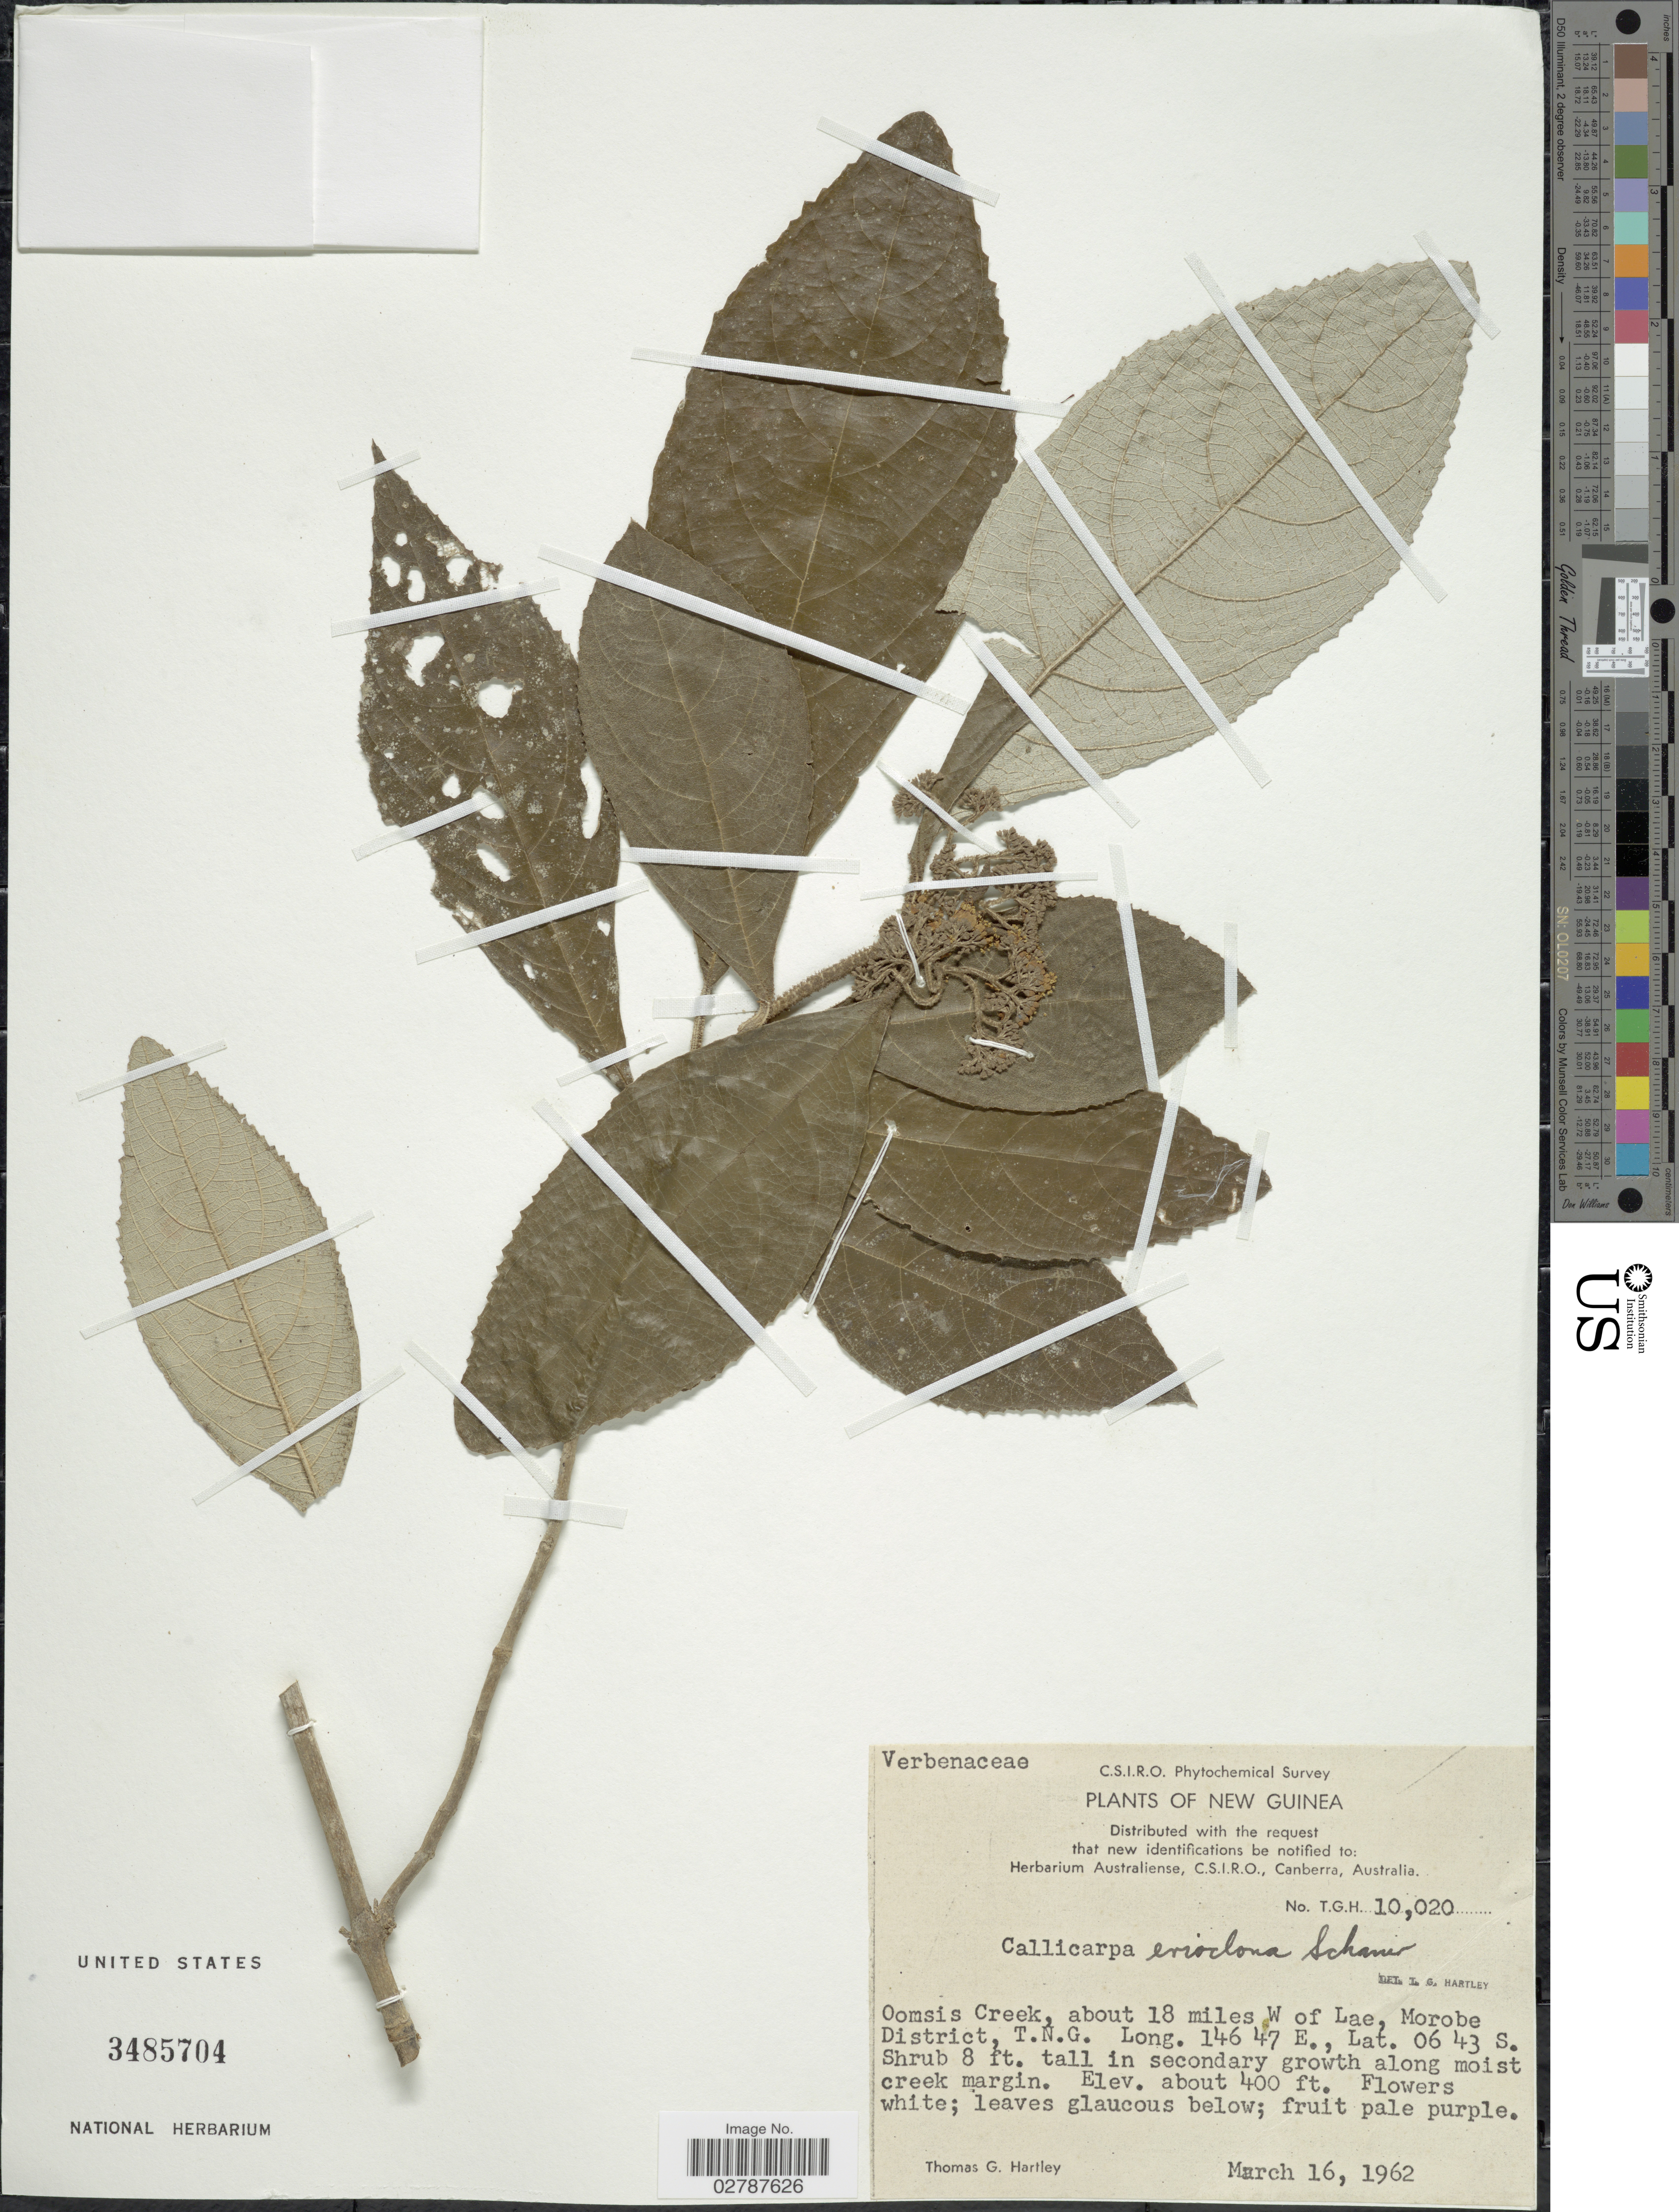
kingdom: Plantae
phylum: Tracheophyta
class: Magnoliopsida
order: Lamiales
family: Lamiaceae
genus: Callicarpa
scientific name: Callicarpa erioclona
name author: Schauer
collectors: T. G. Hartley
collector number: TGH10020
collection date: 1962-03-16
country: Papua New Guinea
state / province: Morobe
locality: New Guinea. Oomsis Creek, about 18 miles W of Lae, Morobe District, T.N.G.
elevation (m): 122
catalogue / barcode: US 3485704